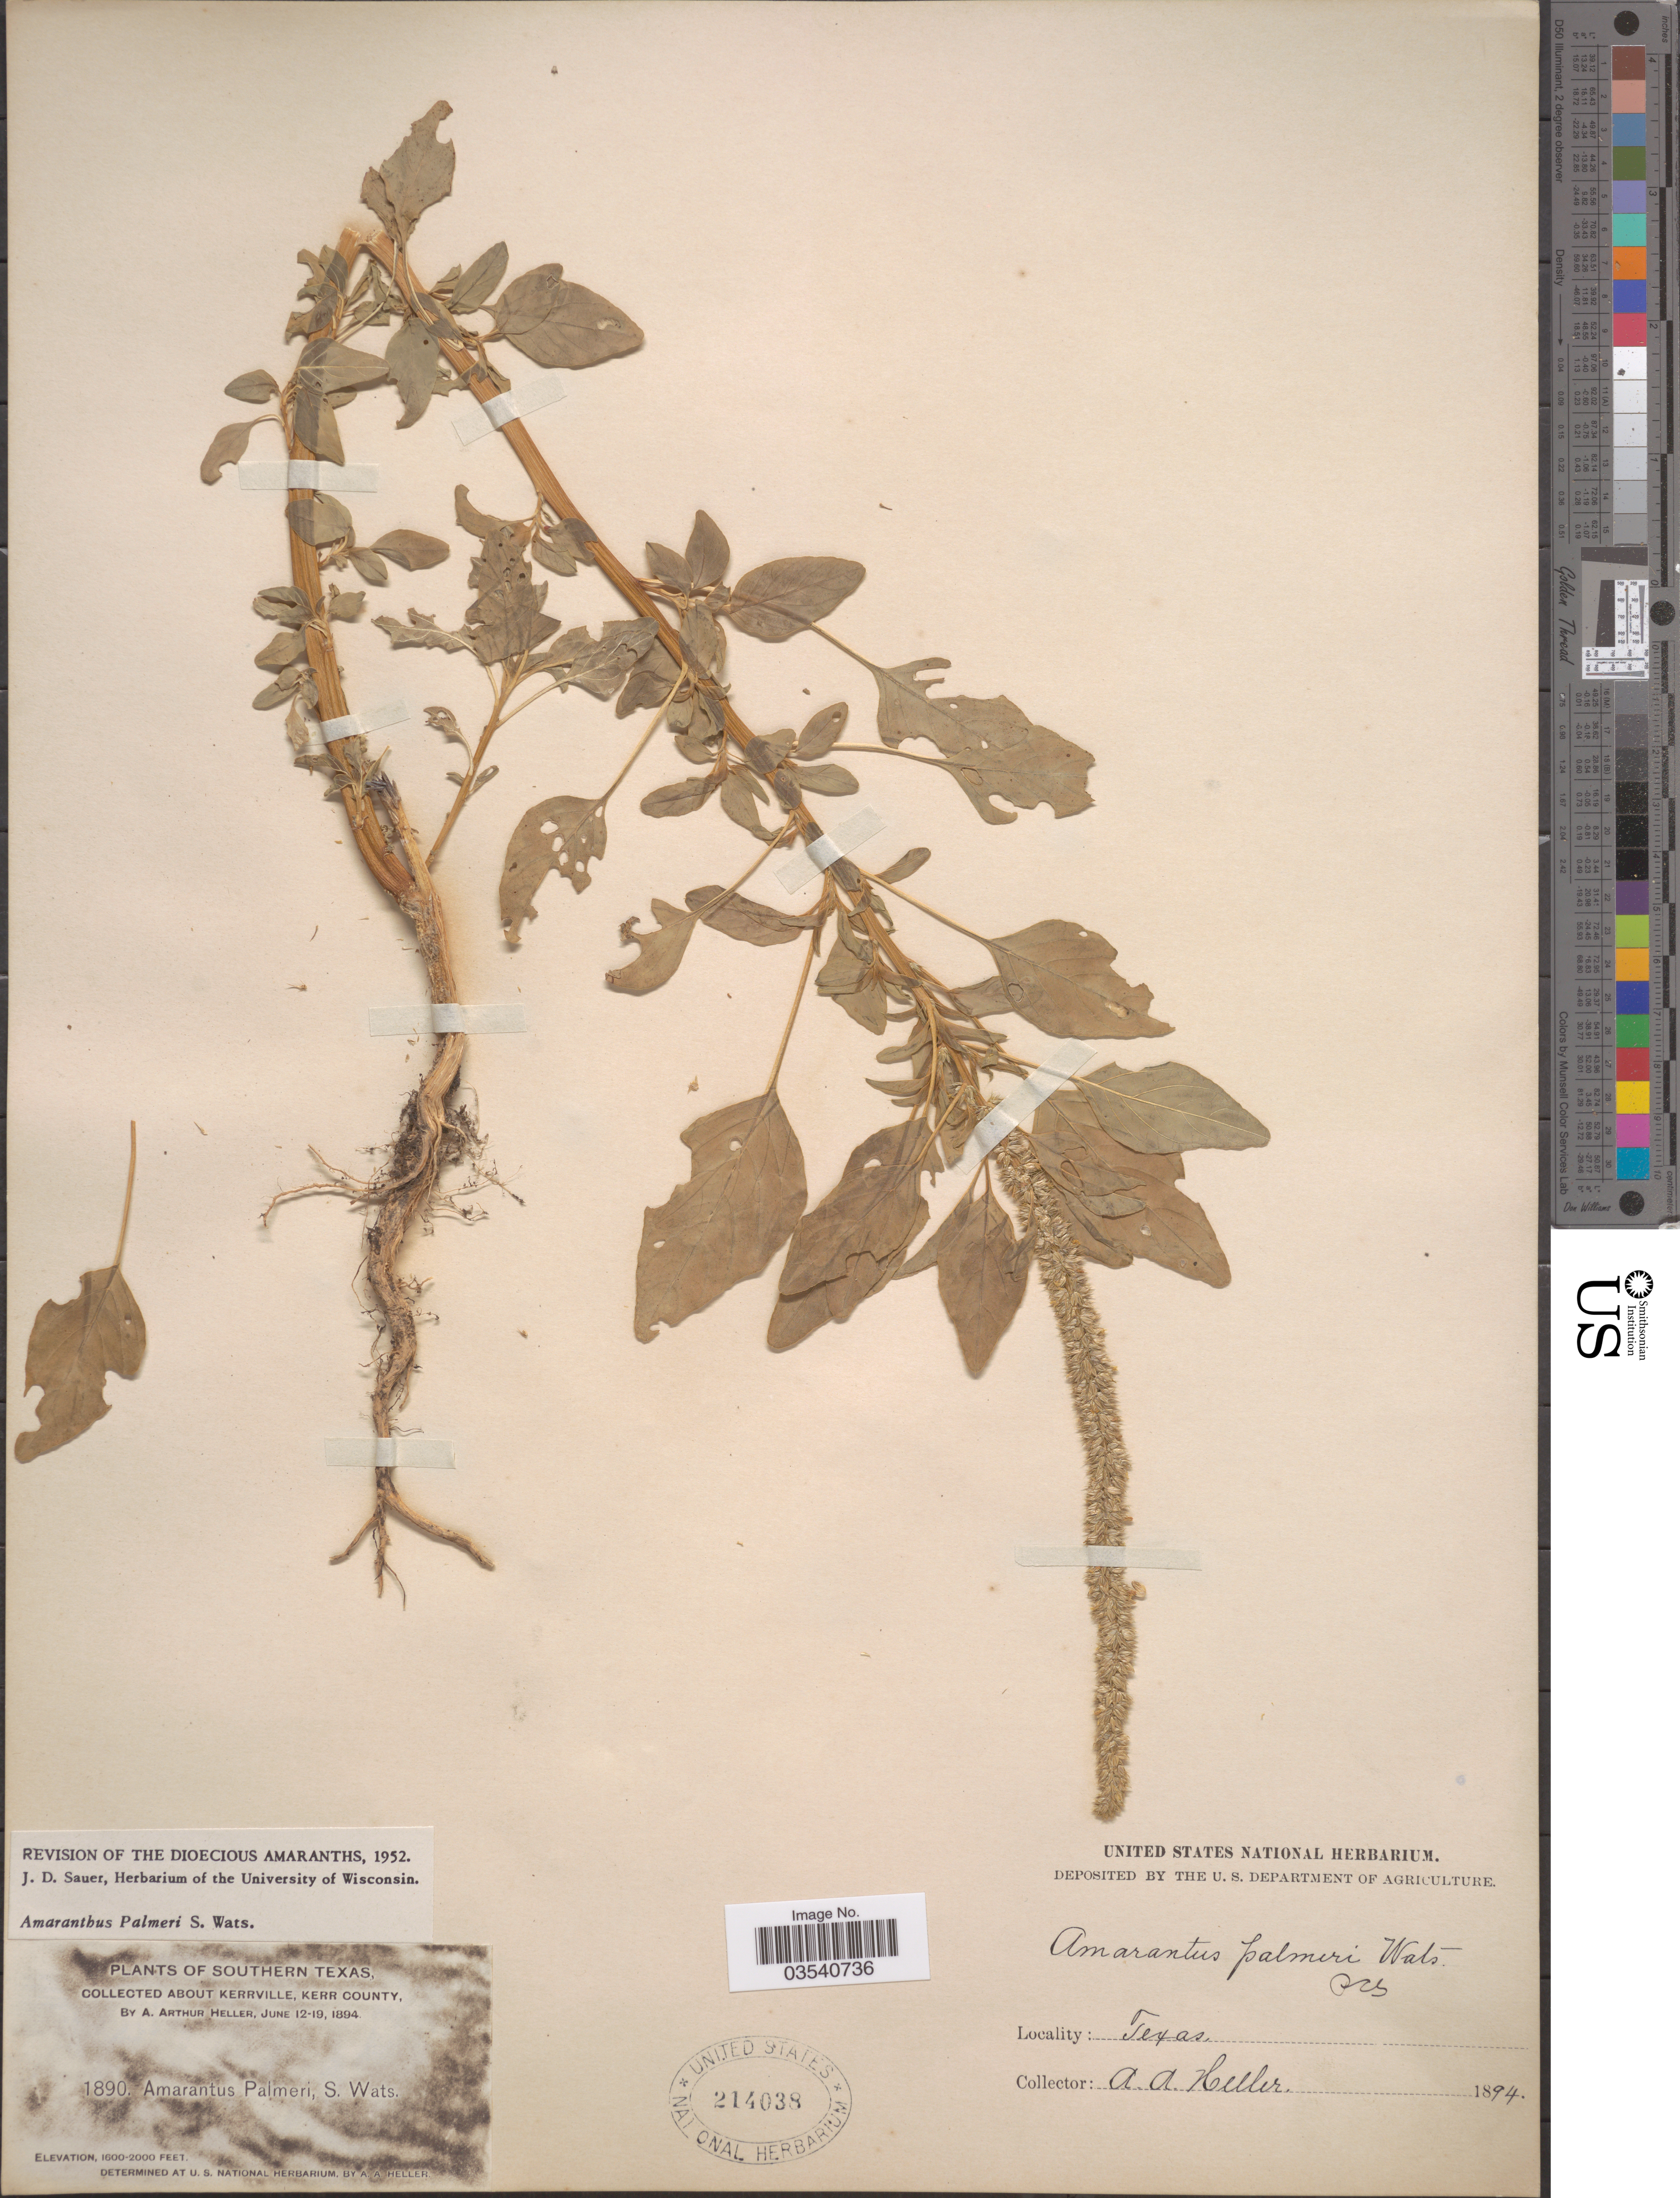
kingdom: Plantae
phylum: Tracheophyta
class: Magnoliopsida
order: Caryophyllales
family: Amaranthaceae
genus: Amaranthus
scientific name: Amaranthus palmeri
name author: S. Watson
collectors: A. A. Heller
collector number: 1890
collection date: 1894-06-12/1894-06-19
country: United States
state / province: Texas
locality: Southern Texas. About Kerrville, Kerr County.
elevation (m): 488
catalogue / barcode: US 214038